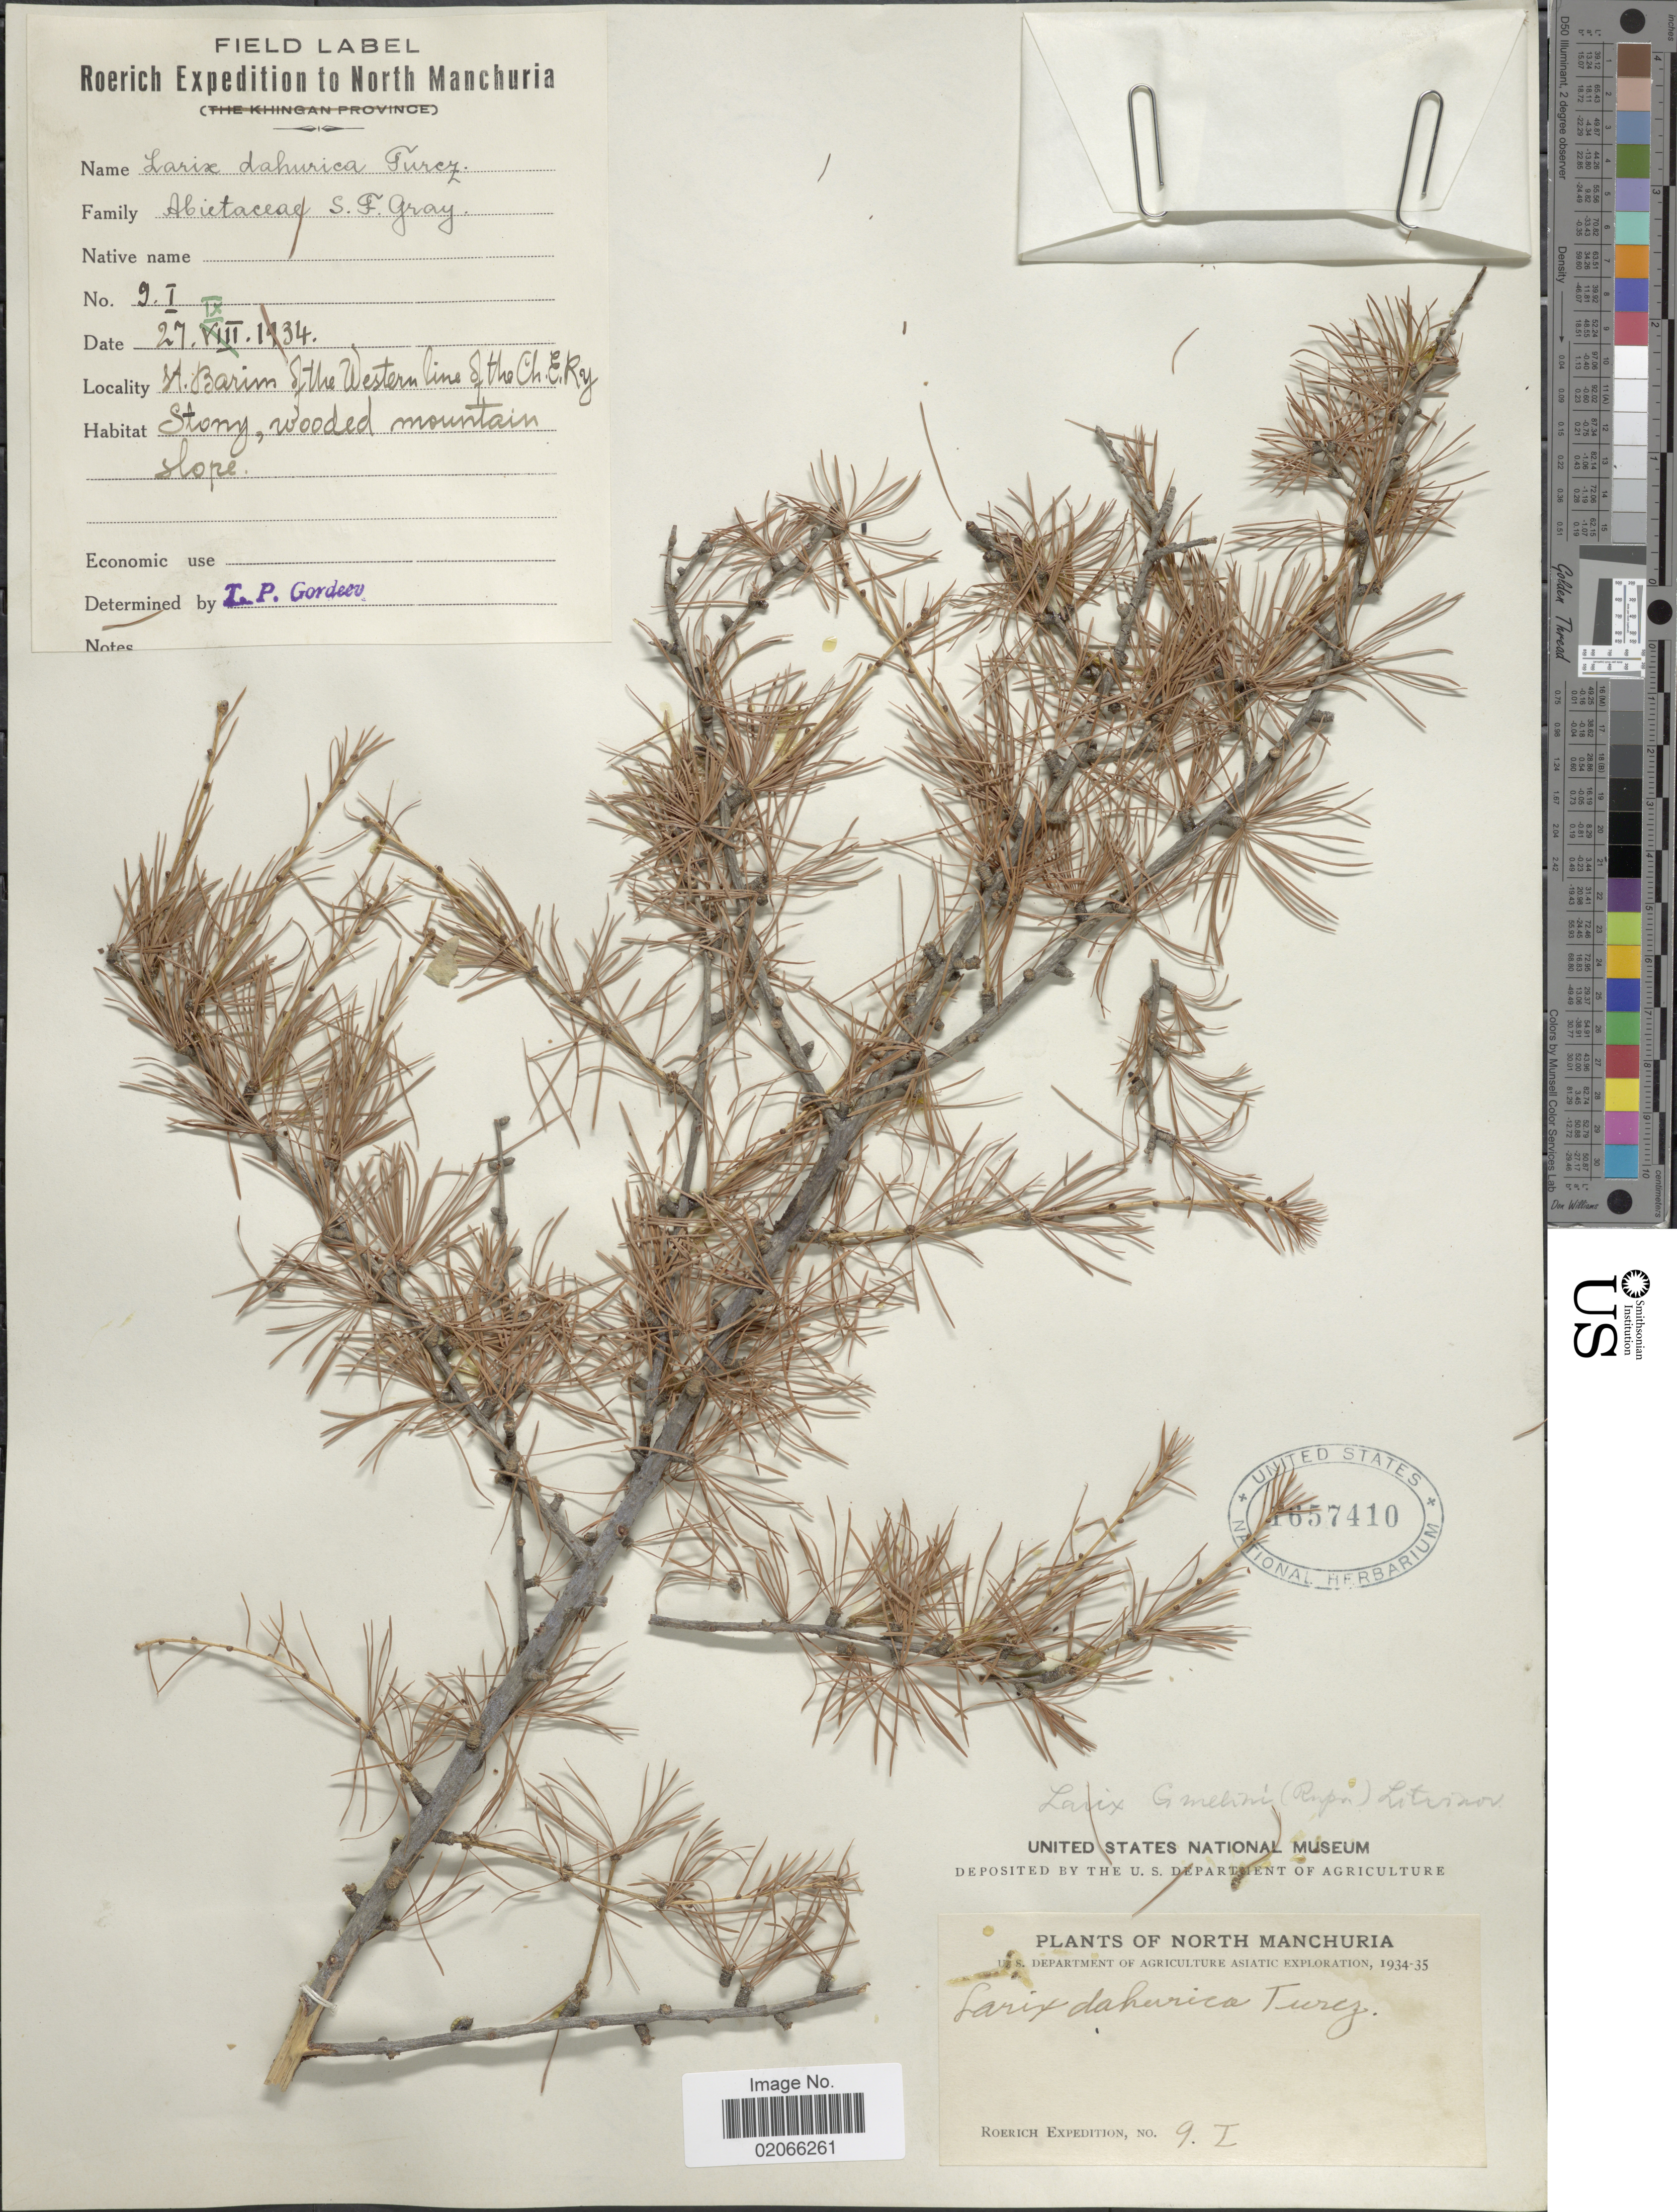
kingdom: Plantae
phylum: Tracheophyta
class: Pinopsida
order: Pinales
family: Pinaceae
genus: Larix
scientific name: Larix gmelinii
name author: (Rupr.) Kuzen.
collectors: Roerich Expedition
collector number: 9/1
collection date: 1934-09-27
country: China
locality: North Manchuria, St. Barim of the Western line of the Ch. E. Ry. stony, wooded mountain slope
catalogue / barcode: US 1657410